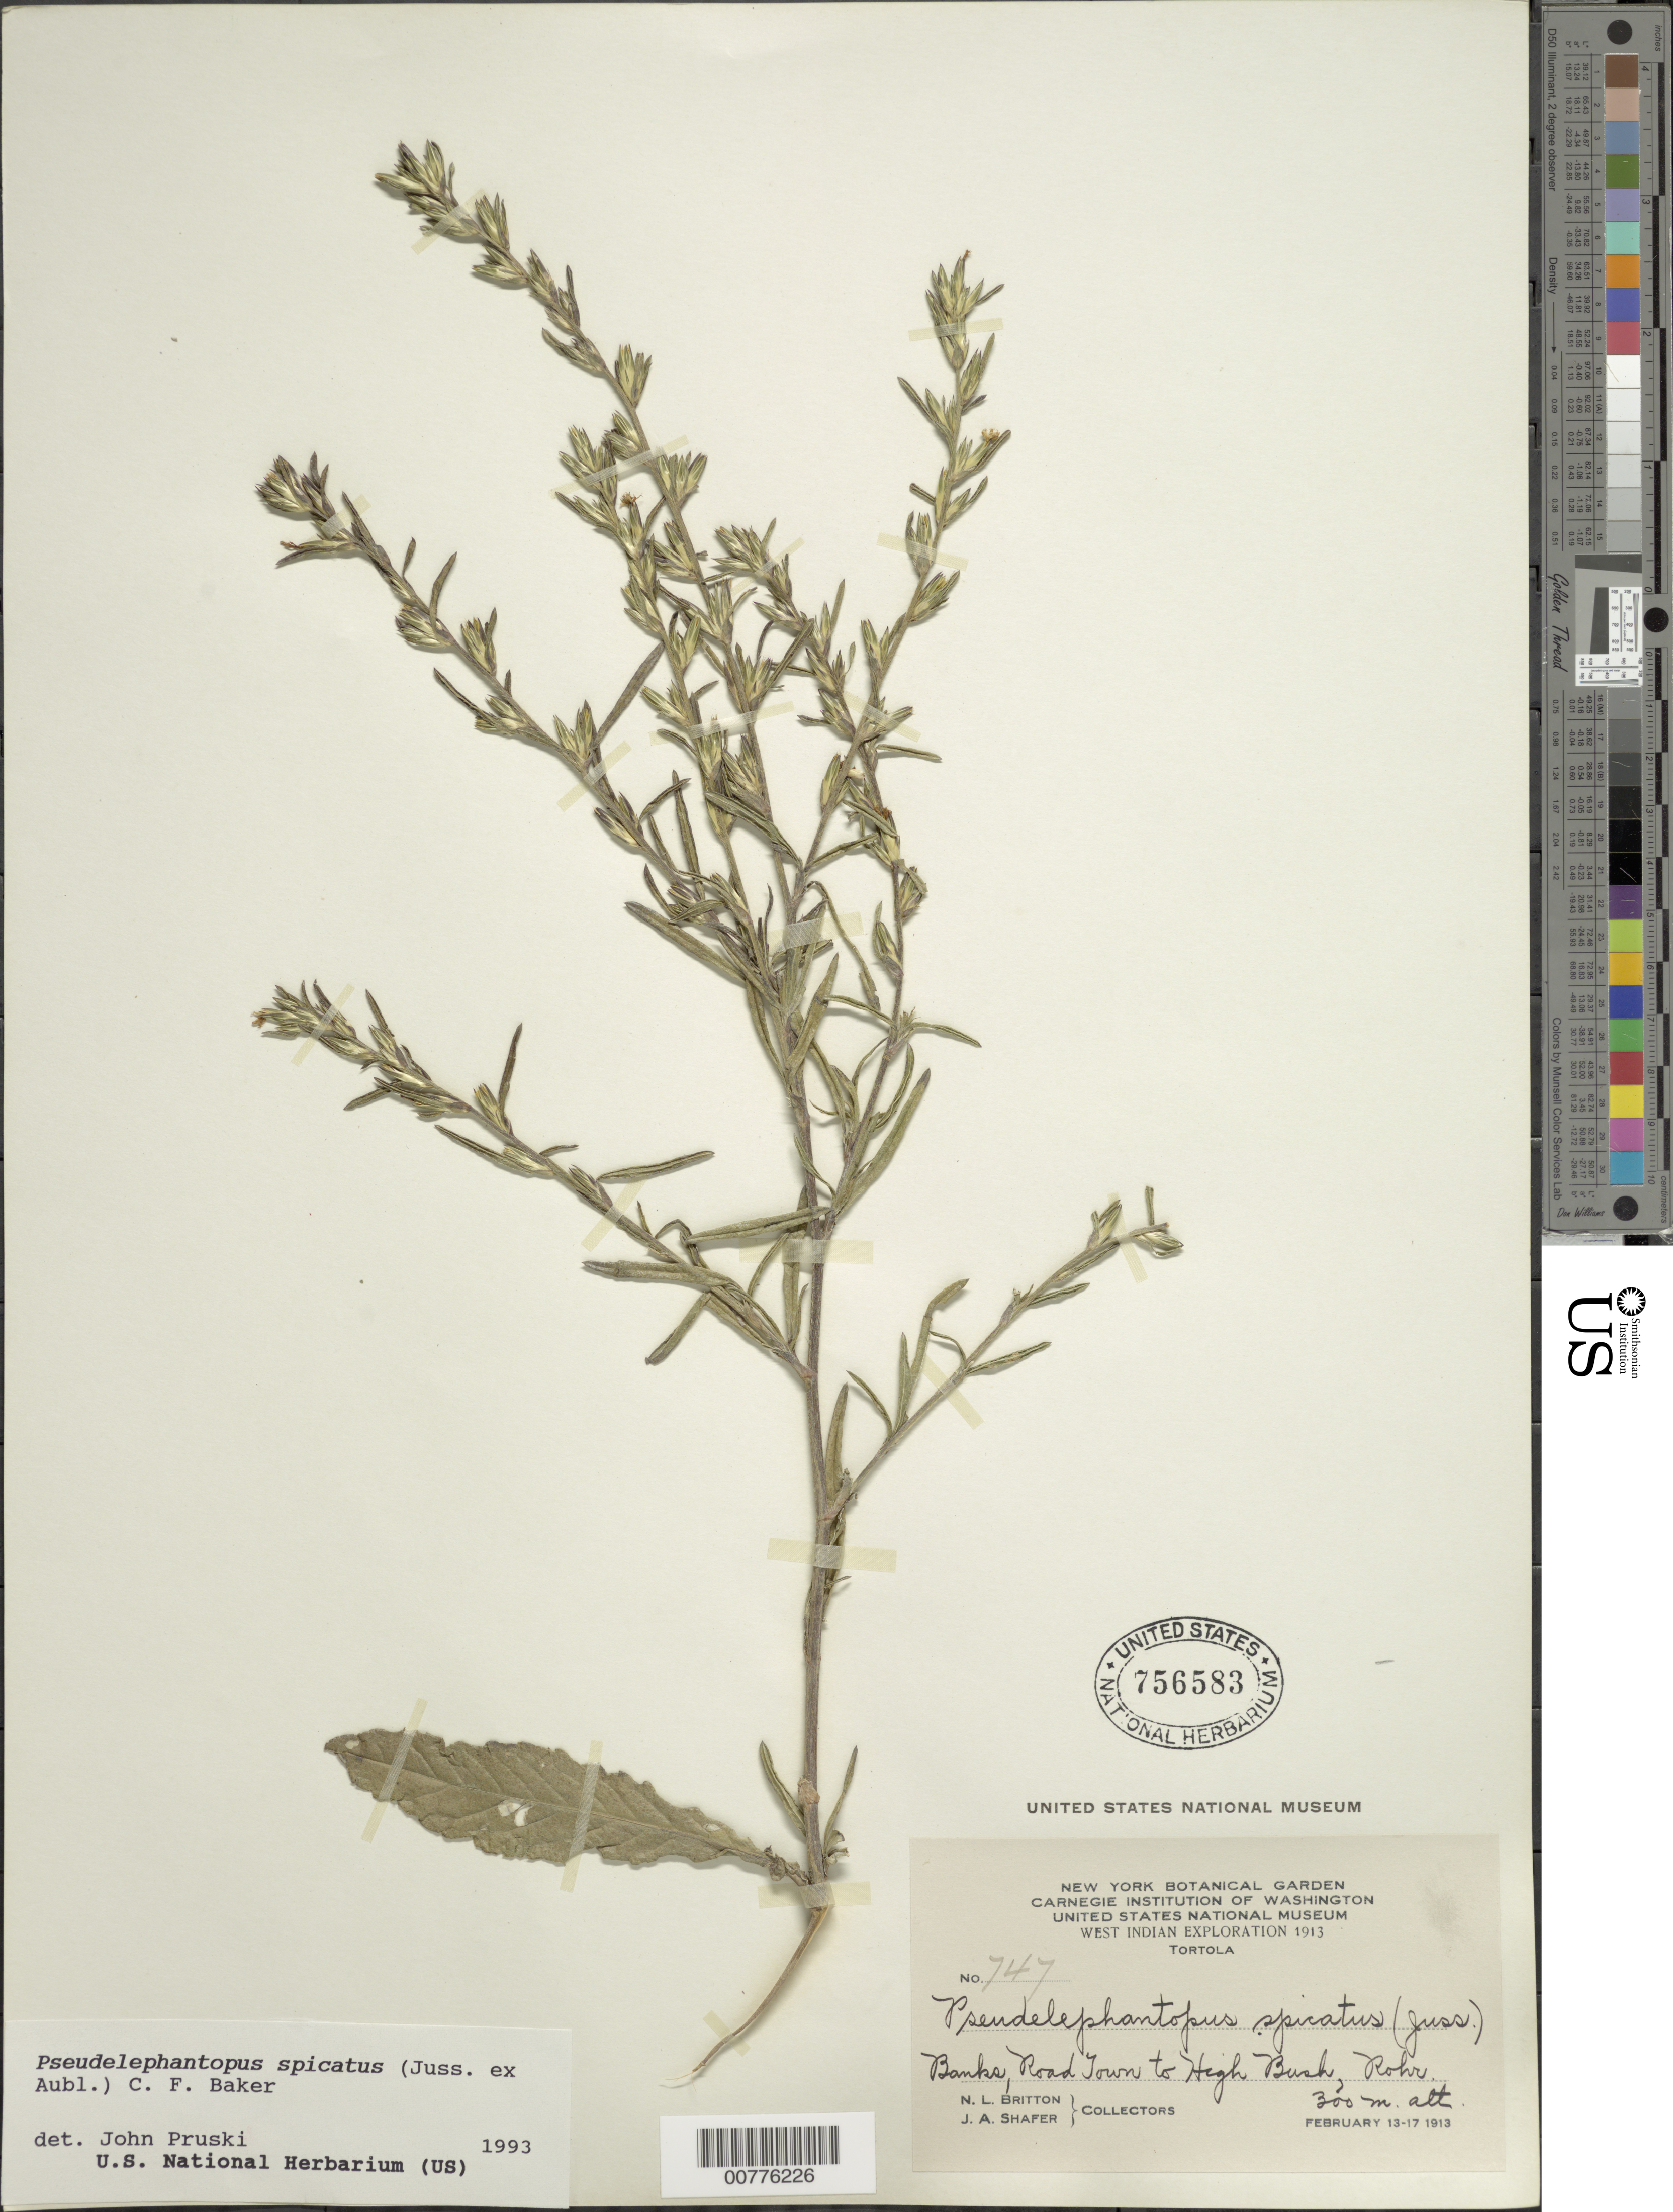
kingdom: Plantae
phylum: Tracheophyta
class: Magnoliopsida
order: Asterales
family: Asteraceae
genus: Pseudelephantopus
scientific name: Pseudelephantopus spicatus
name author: (Juss. ex Aubl.) C.F. Baker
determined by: Pruski, J. F.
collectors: N. Britton & J. A. Shafer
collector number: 747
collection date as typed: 13 Feb 1913 to 17 Feb 1913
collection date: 1913-02-13/1913-02-17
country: British Virgin Islands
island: Tortola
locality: Banks, Roadtown to High Bush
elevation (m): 300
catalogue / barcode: US 756583